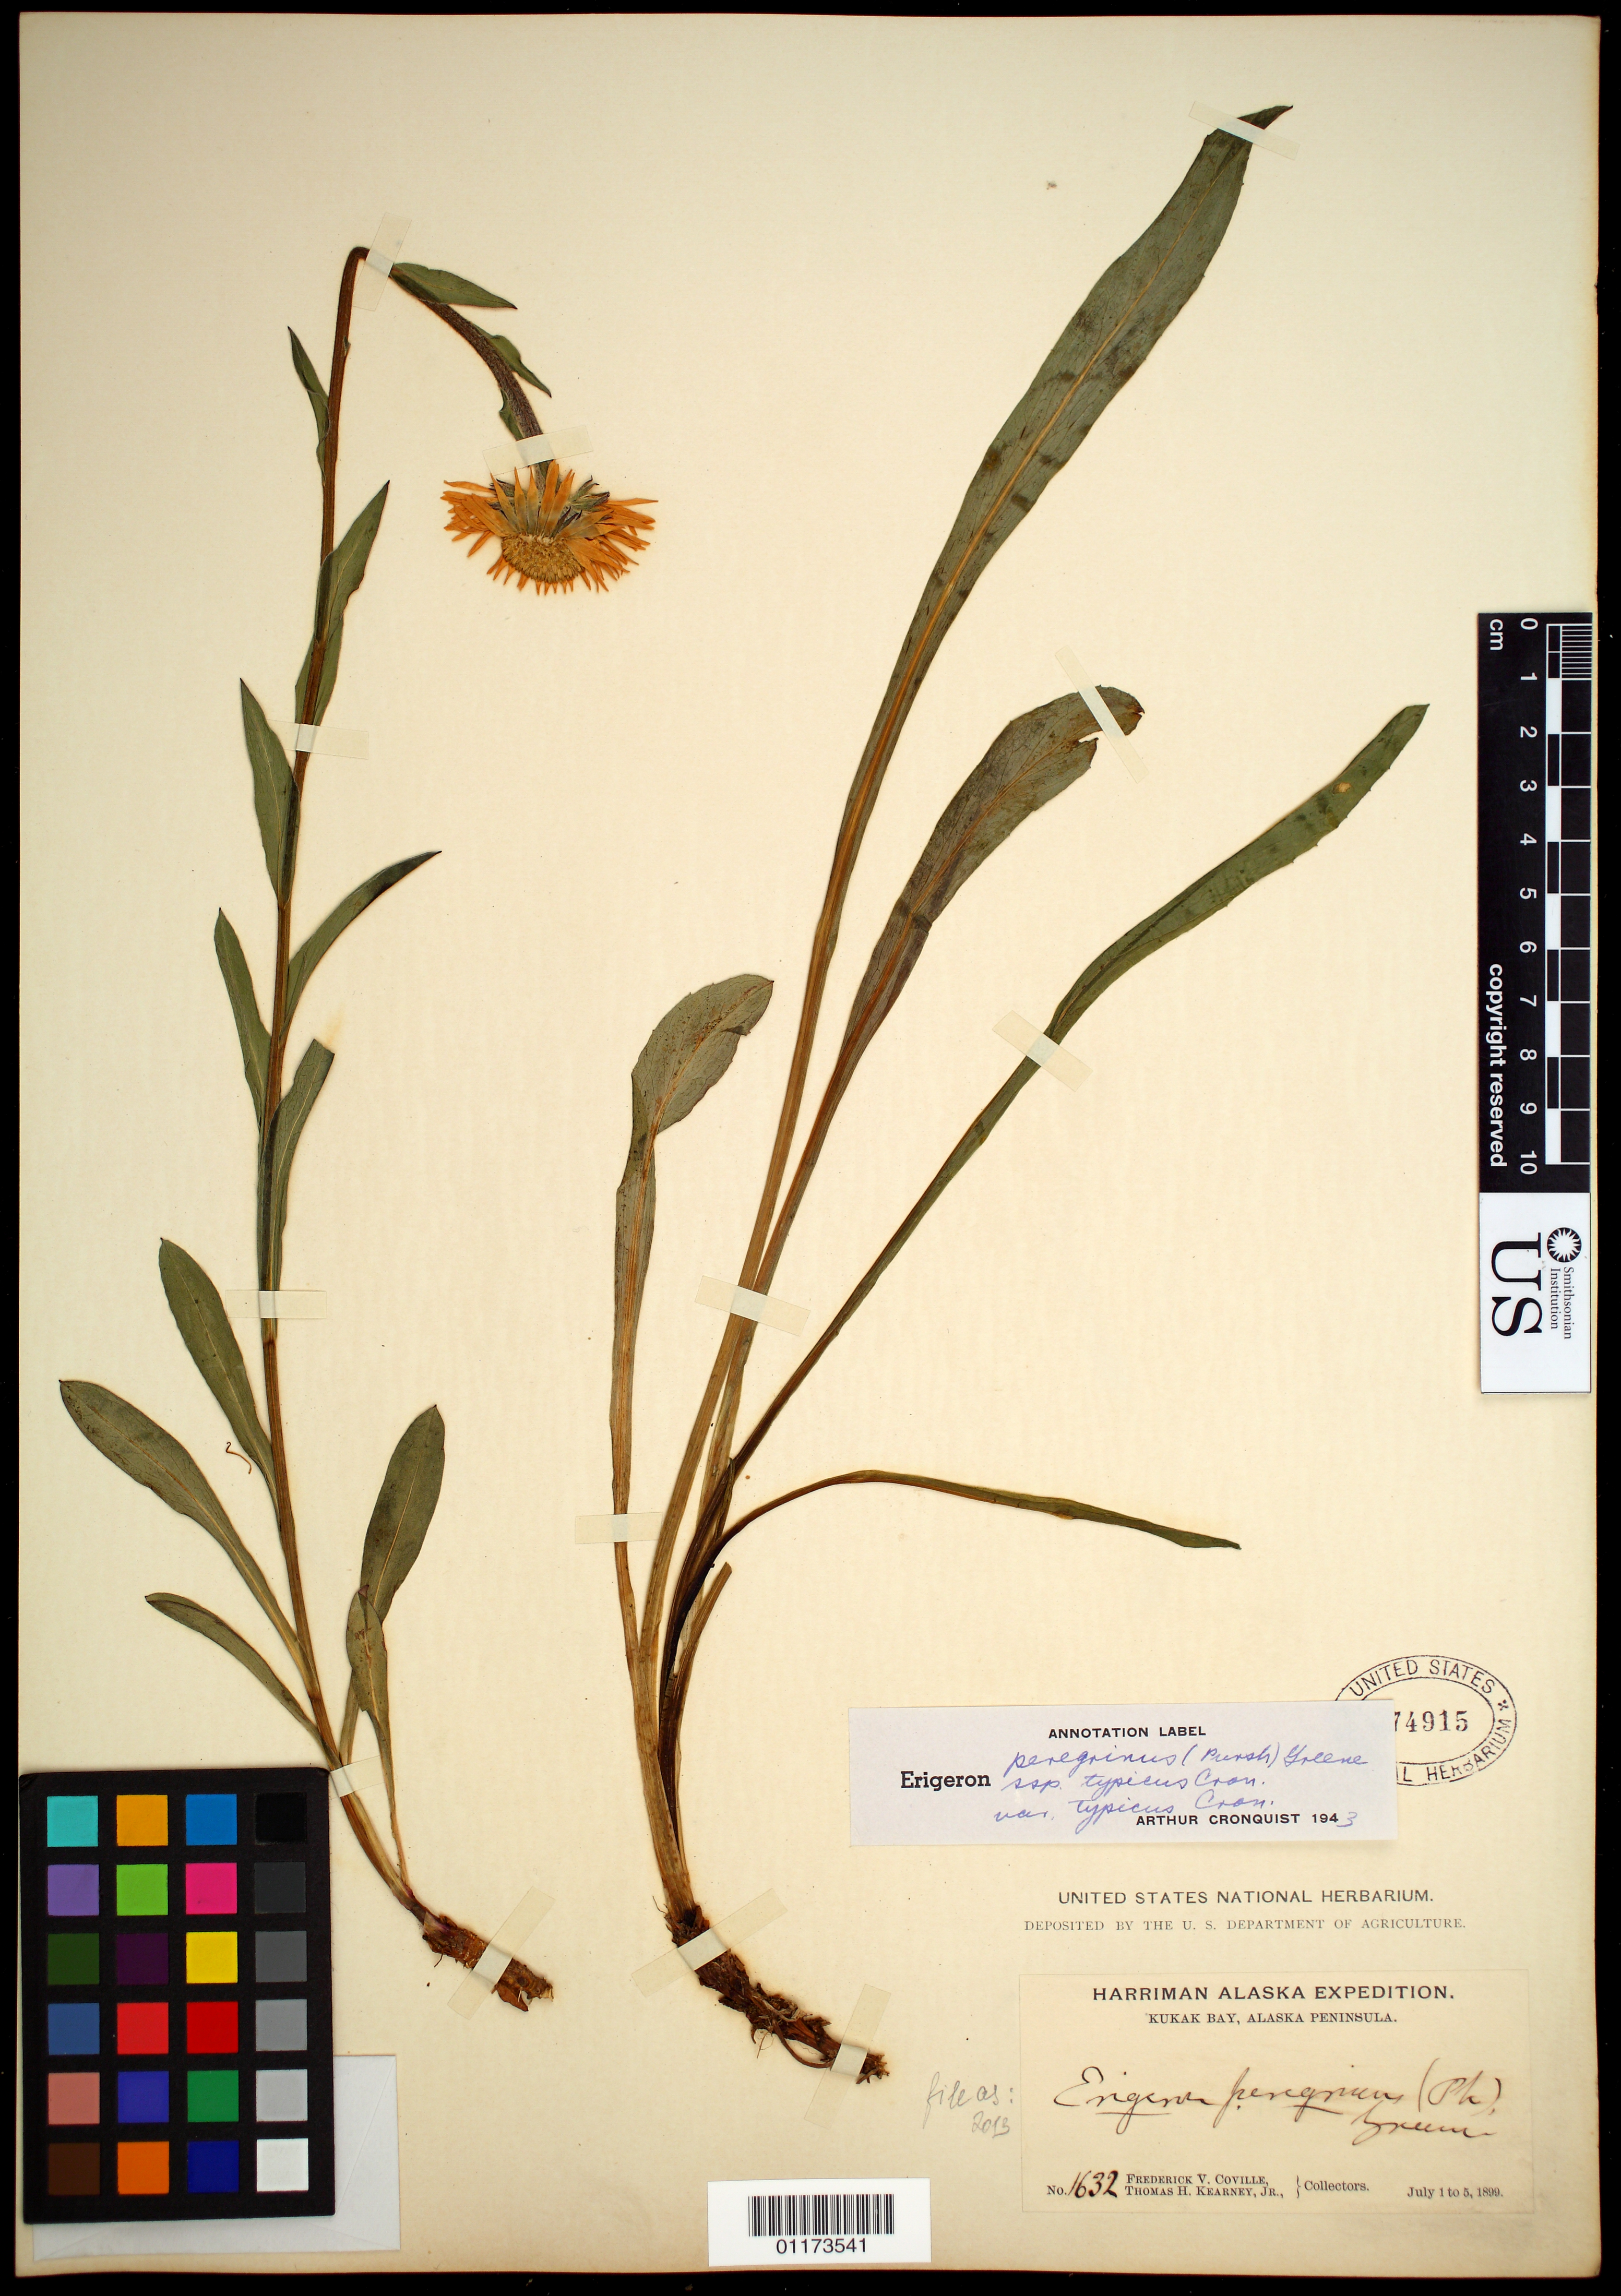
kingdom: Plantae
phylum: Tracheophyta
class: Magnoliopsida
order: Asterales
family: Asteraceae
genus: Erigeron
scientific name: Erigeron peregrinus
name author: (Banks ex Pursh) Greene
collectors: F. V. Coville & T. H. Kearney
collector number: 1632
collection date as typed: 01 Jul 1899 to 05 Jul 1899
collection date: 1899-07-01/1899-07-05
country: United States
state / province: Alaska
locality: Kukak Bay, Alaska Peninsula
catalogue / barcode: US 374915